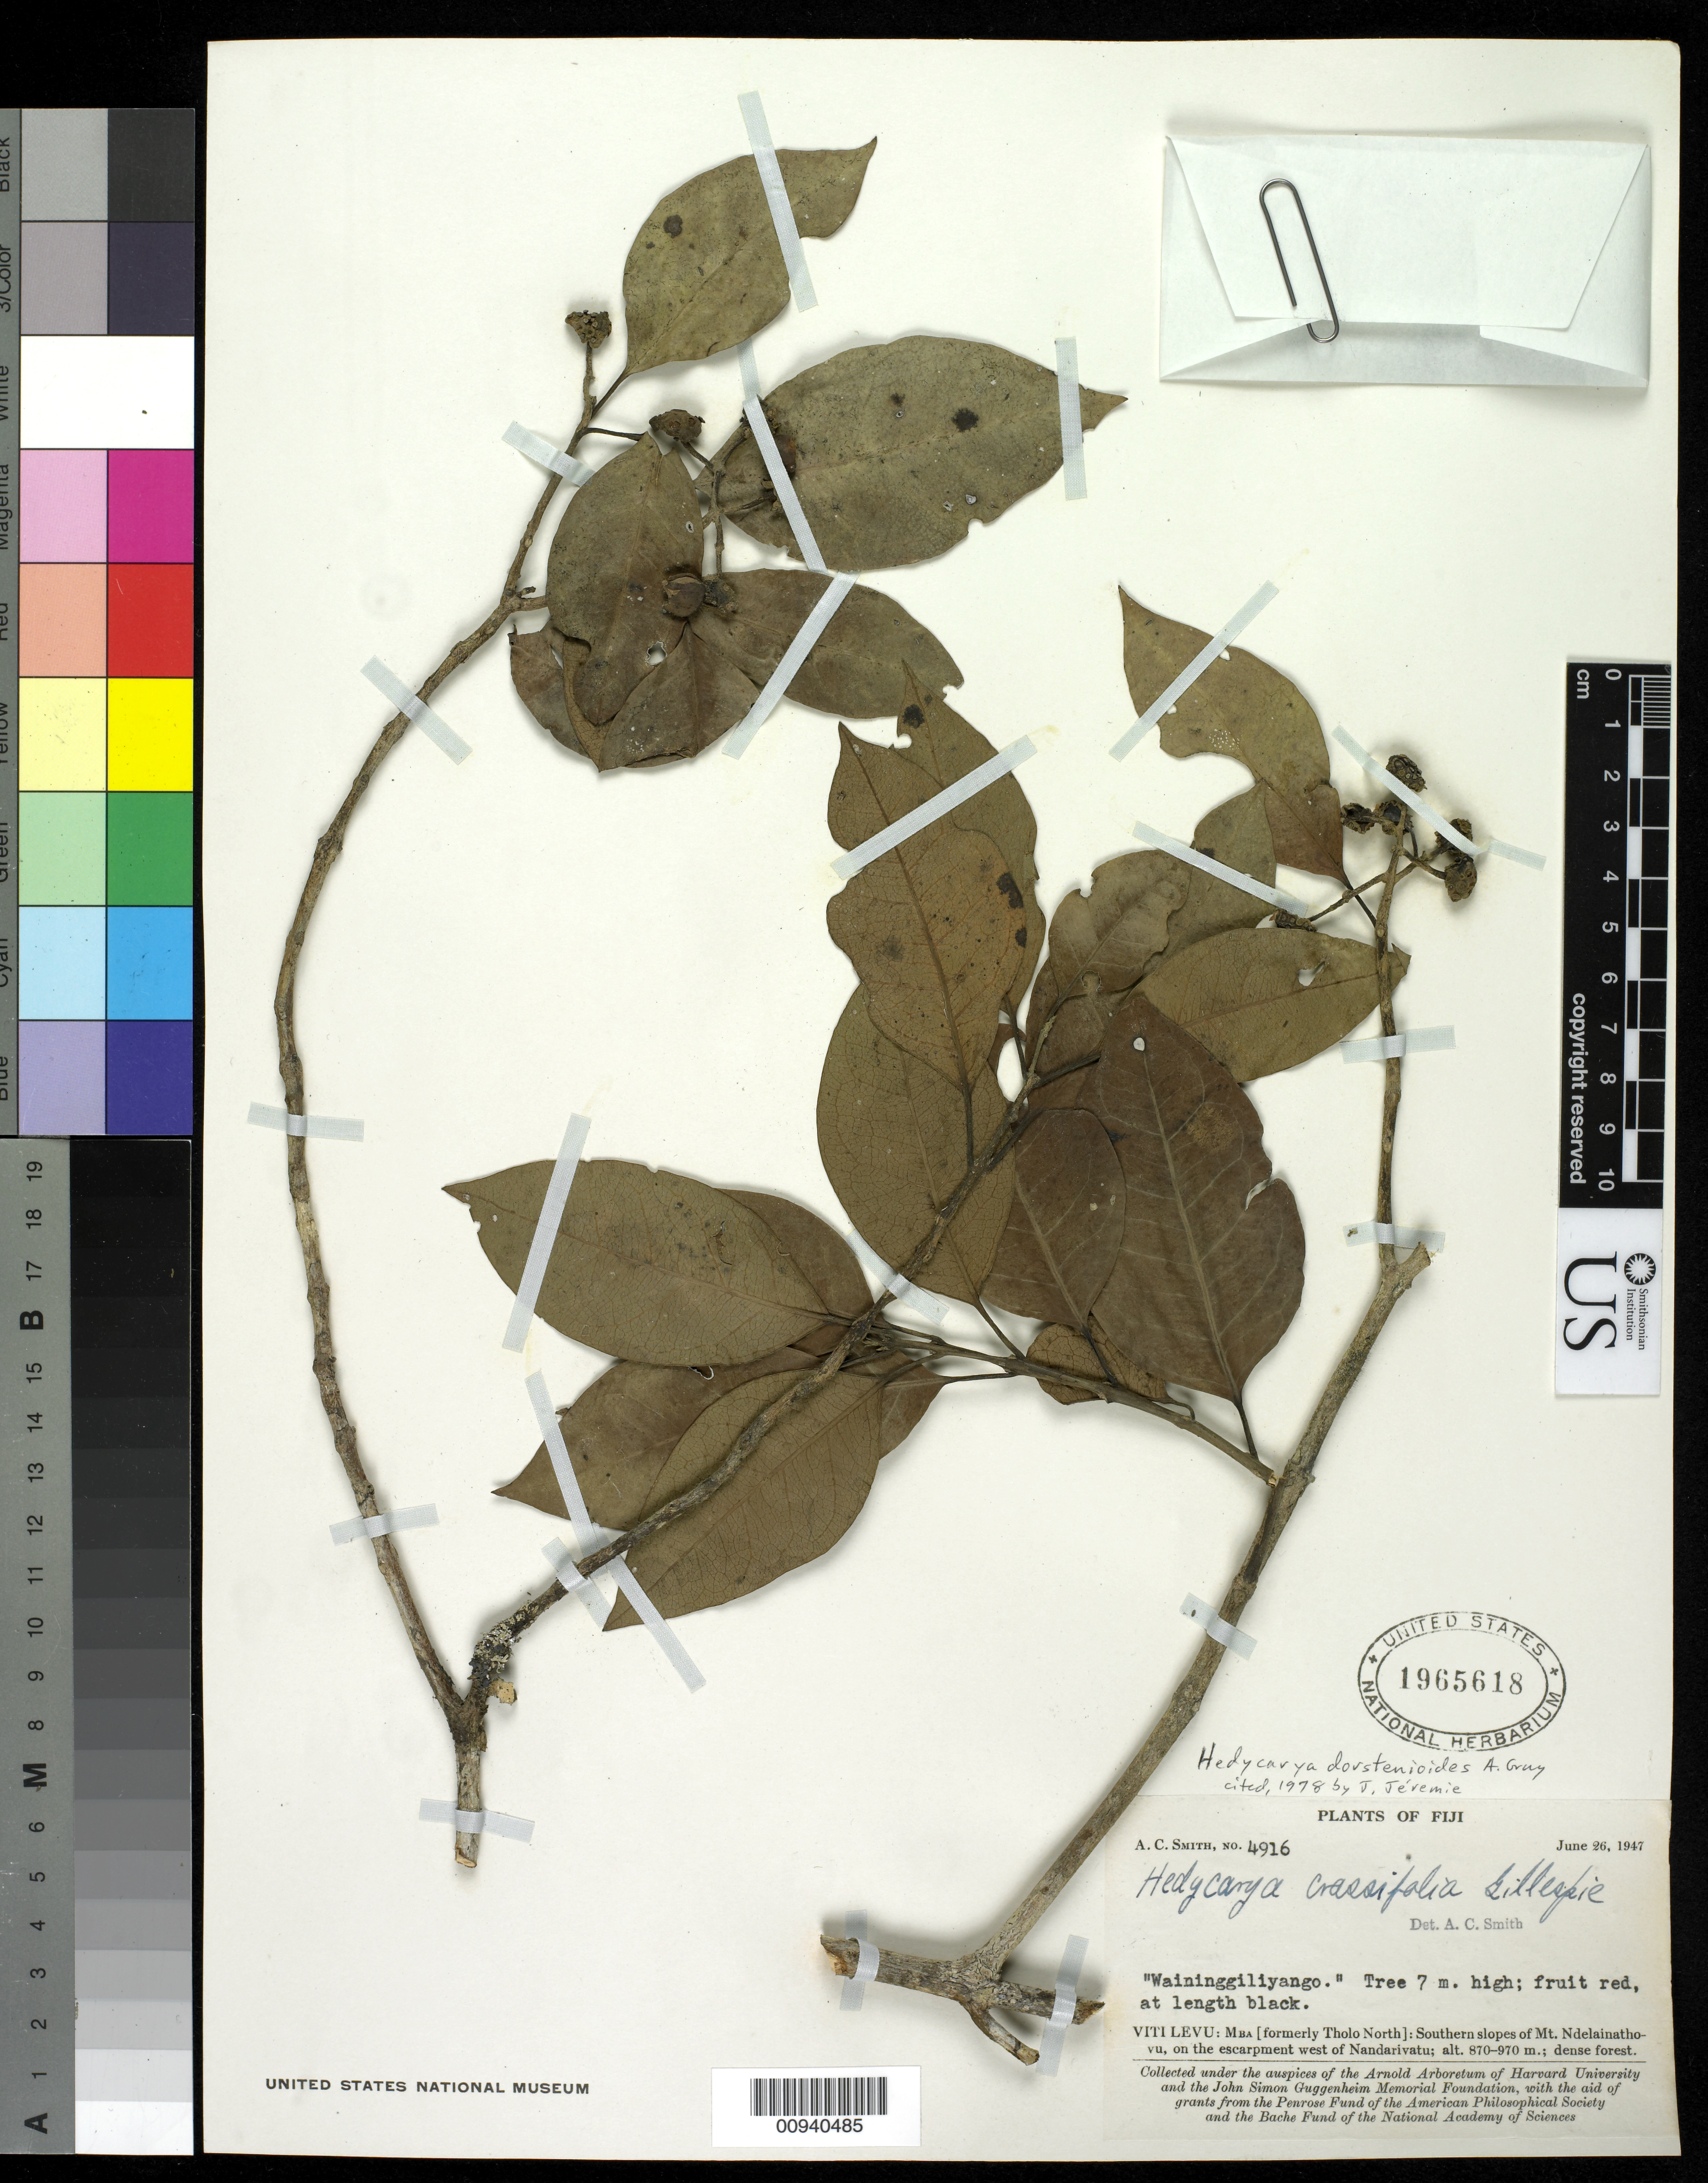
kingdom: Plantae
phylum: Tracheophyta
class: Magnoliopsida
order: Laurales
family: Monimiaceae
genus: Hedycarya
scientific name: Hedycarya dorstenioides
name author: A. Gray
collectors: C. A. Smith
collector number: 4916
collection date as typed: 26 Jun 1947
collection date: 1947-06-26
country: Fiji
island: Viti Levu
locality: Mba (formerly Tholo North): Southern slopes of Mt. Ndelainathovu, on the escarpment west of Nandarivatu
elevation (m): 870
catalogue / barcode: US 1965618